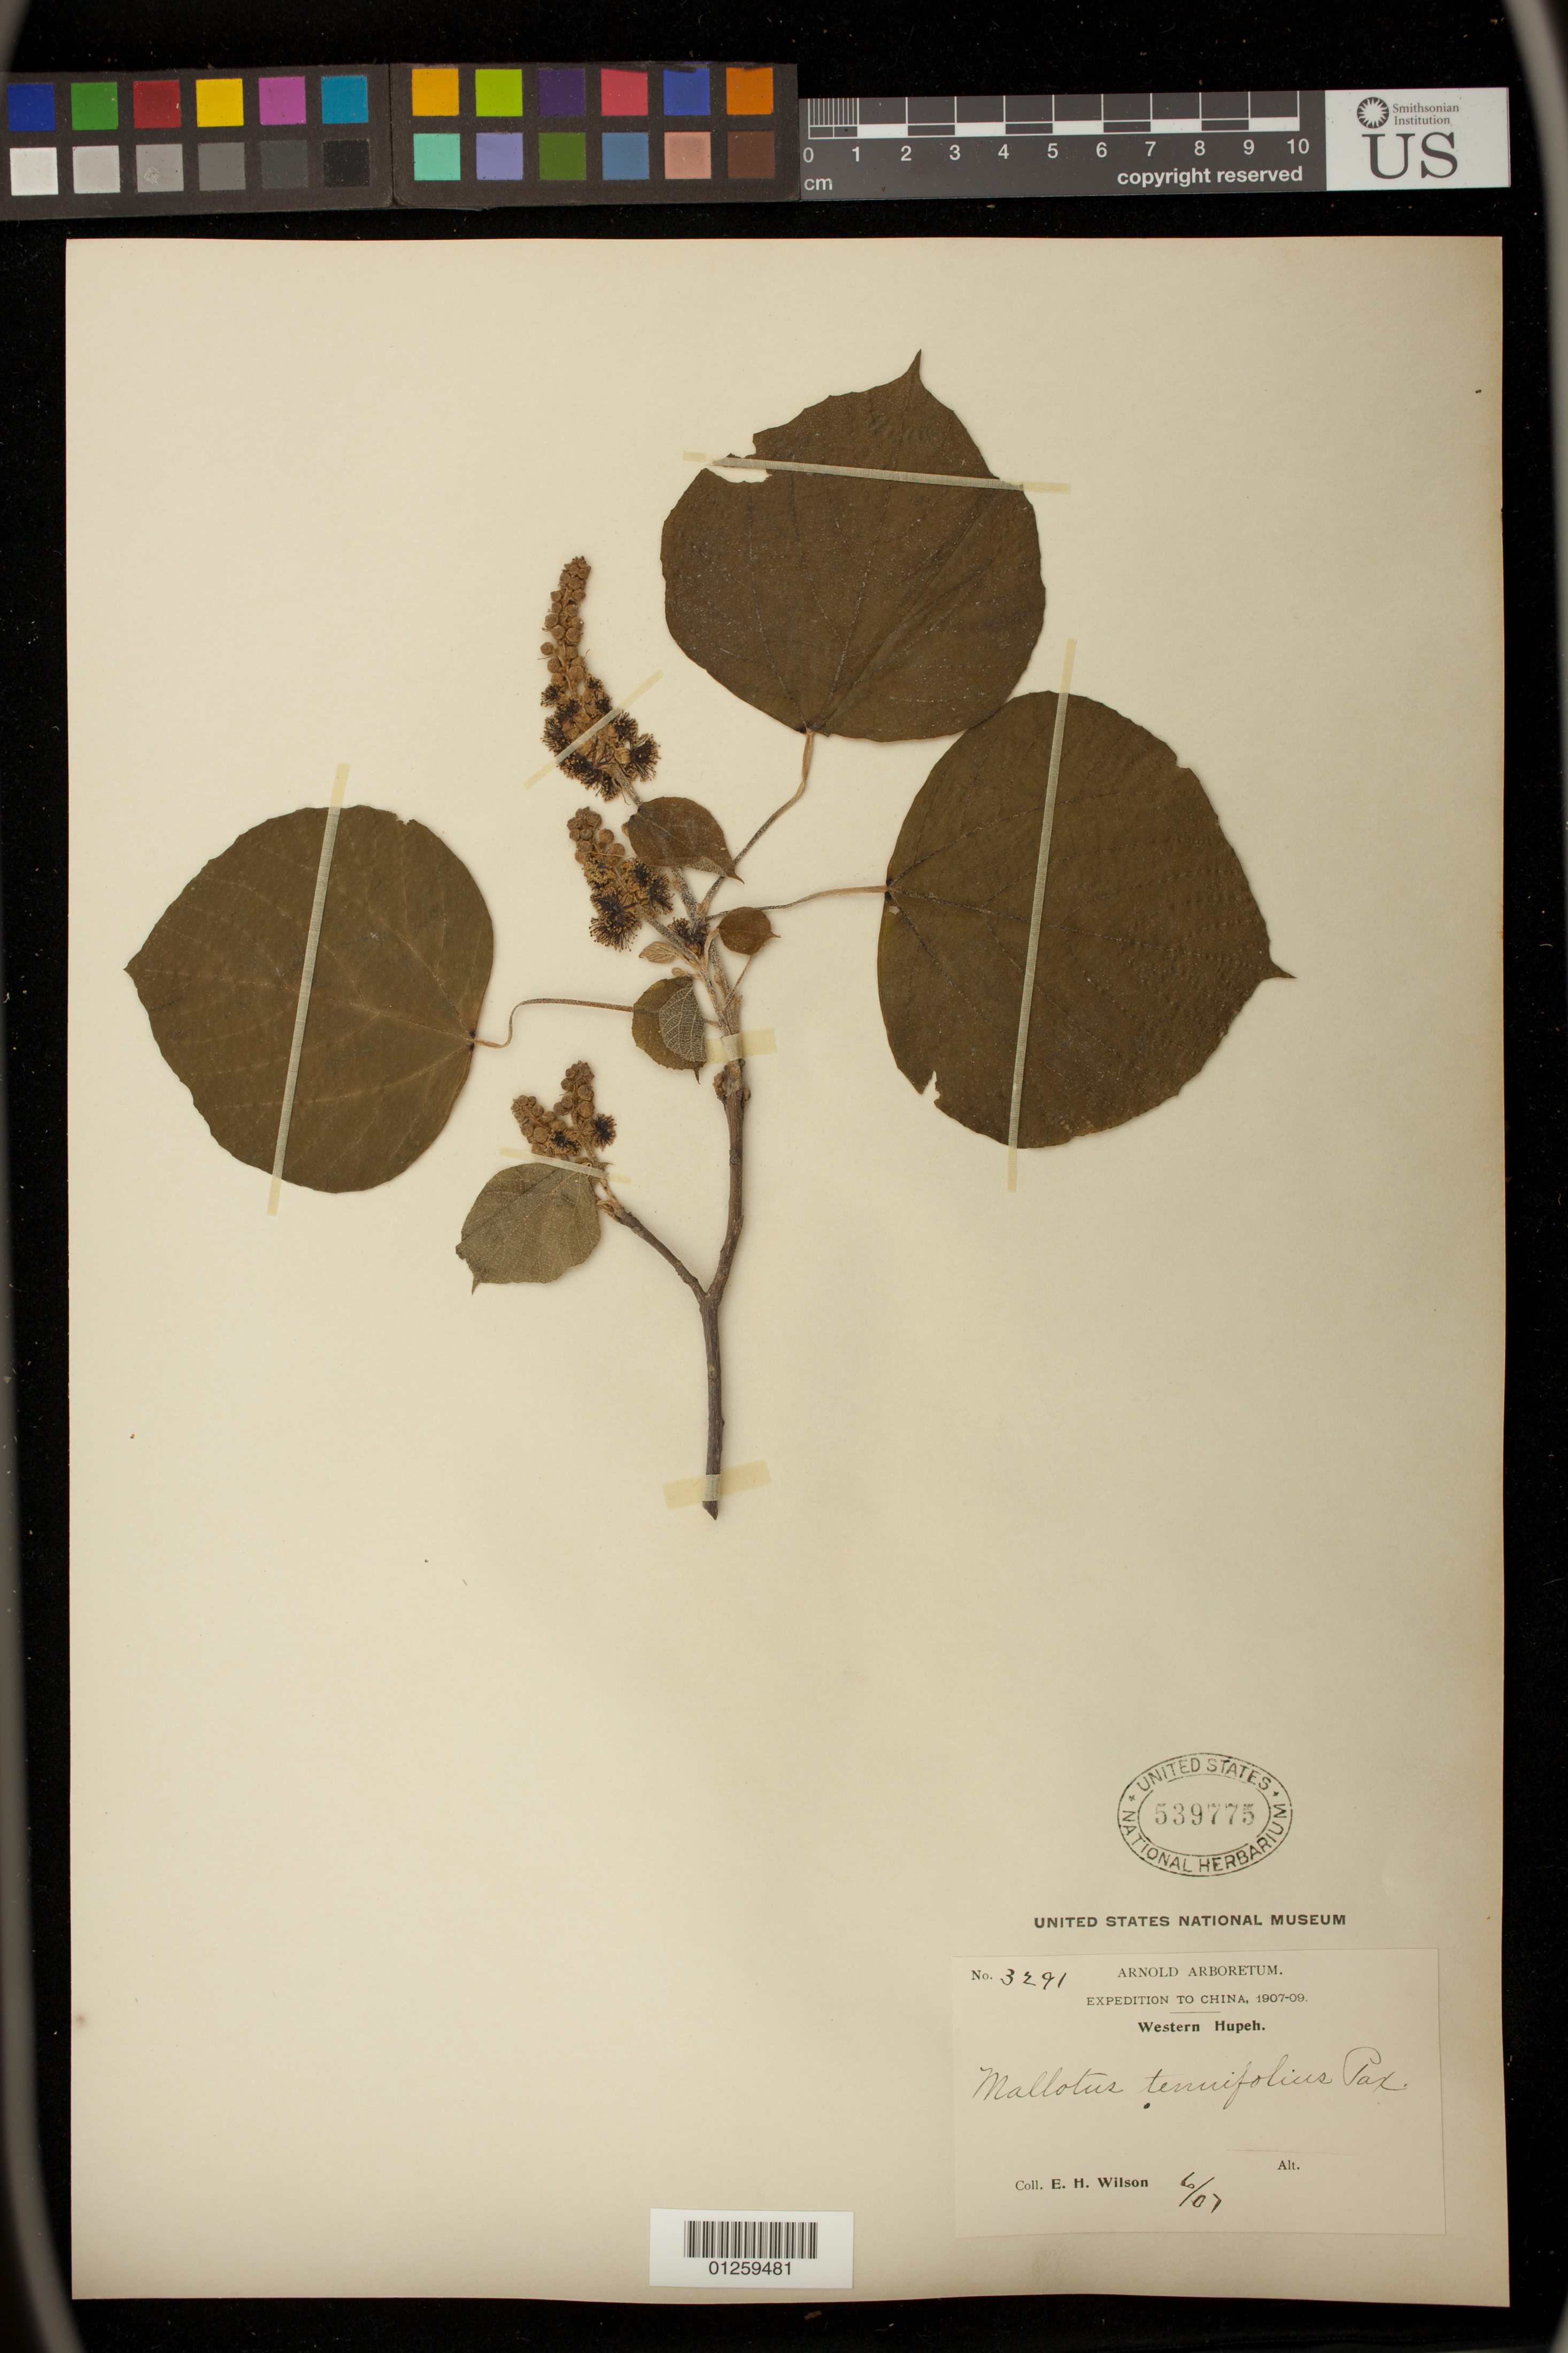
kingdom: Plantae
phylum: Tracheophyta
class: Magnoliopsida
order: Malpighiales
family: Euphorbiaceae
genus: Mallotus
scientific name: Mallotus tenuifolius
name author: Pax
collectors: E. H. Wilson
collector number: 3291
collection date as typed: Jun 1907 and -- Nov 1907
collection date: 1907-06,1907-11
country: China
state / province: Hubei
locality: Western Hupeh.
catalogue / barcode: US 539775